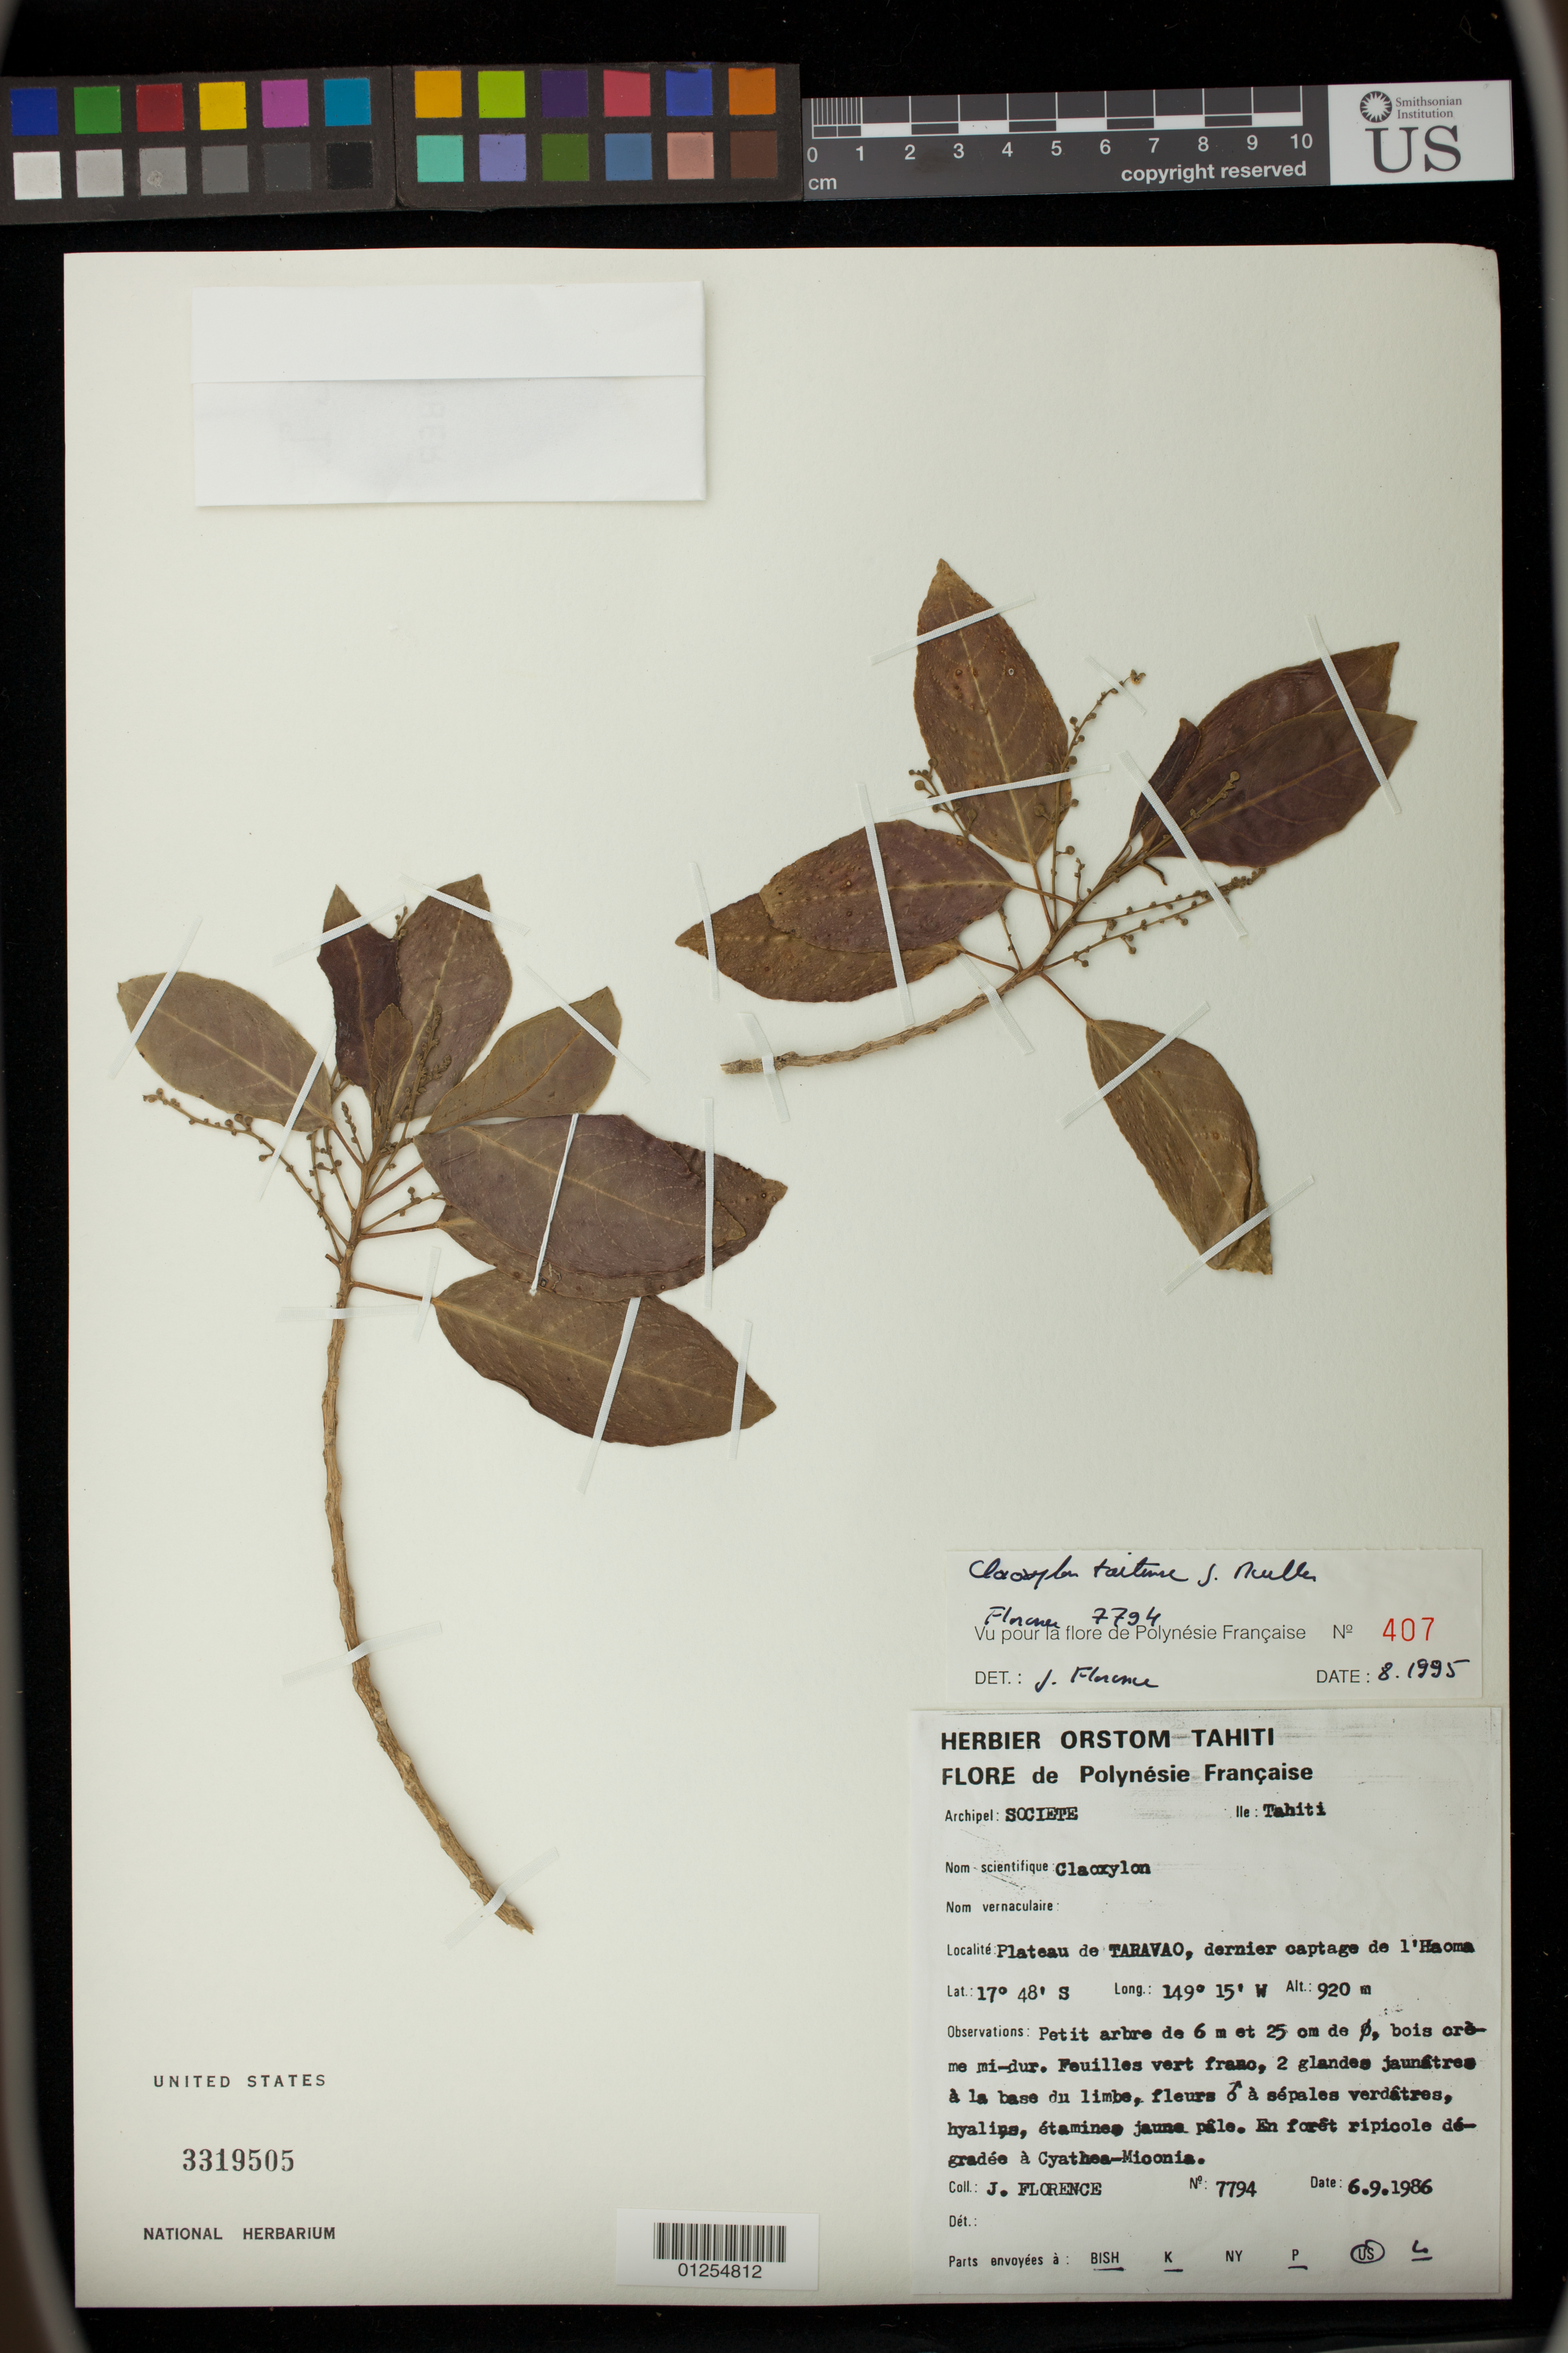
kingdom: Plantae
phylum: Tracheophyta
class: Magnoliopsida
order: Malpighiales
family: Euphorbiaceae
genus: Claoxylon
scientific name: Claoxylon taitense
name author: Müll. Arg.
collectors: J. Florence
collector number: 7794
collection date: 1986-09-06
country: French Polynesia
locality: Tahiti. Plateau de Taravao, dernier captage de l'Haoma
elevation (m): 920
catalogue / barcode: US 3319505